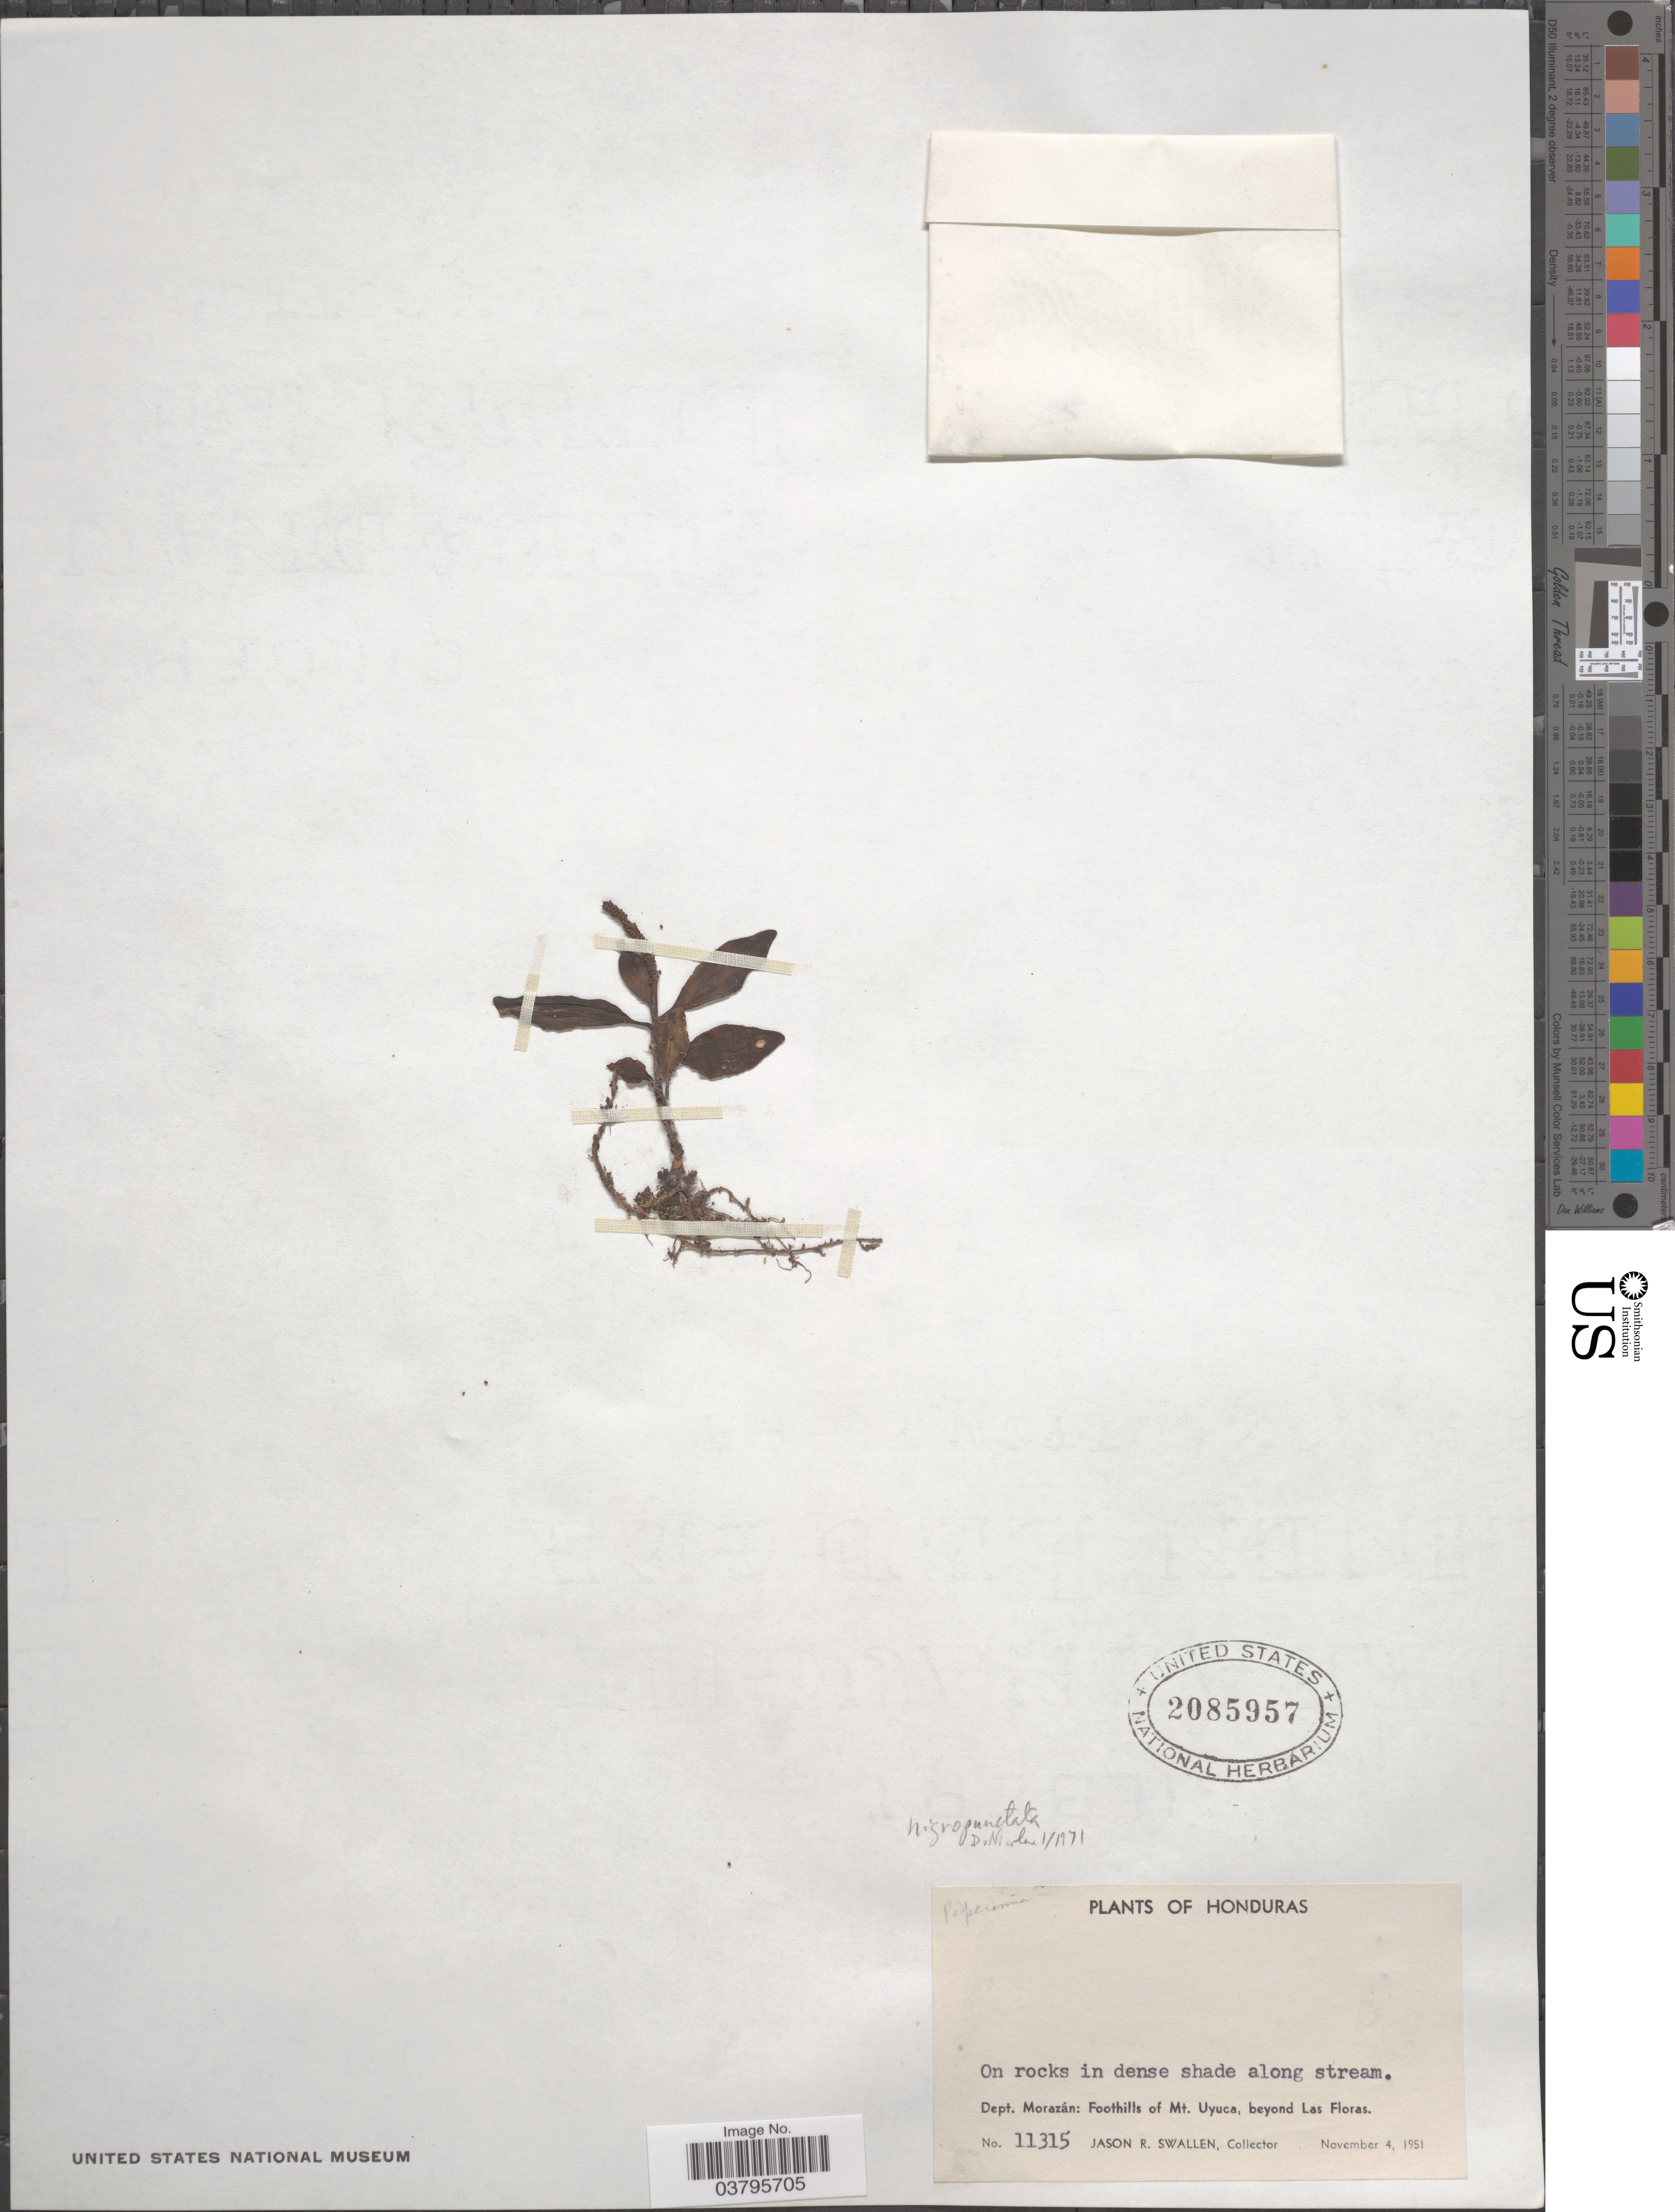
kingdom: Plantae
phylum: Tracheophyta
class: Magnoliopsida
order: Piperales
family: Piperaceae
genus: Peperomia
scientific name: Peperomia san-joseana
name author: C. DC.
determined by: Jiménez, José Estaban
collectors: J. R. Swallen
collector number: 11315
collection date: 1951-11-04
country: Honduras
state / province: Fco. Morazán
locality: Dept. Morazán: Foothills of Mt. Uyuca, beyond Las Floras.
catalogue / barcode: US 2085957